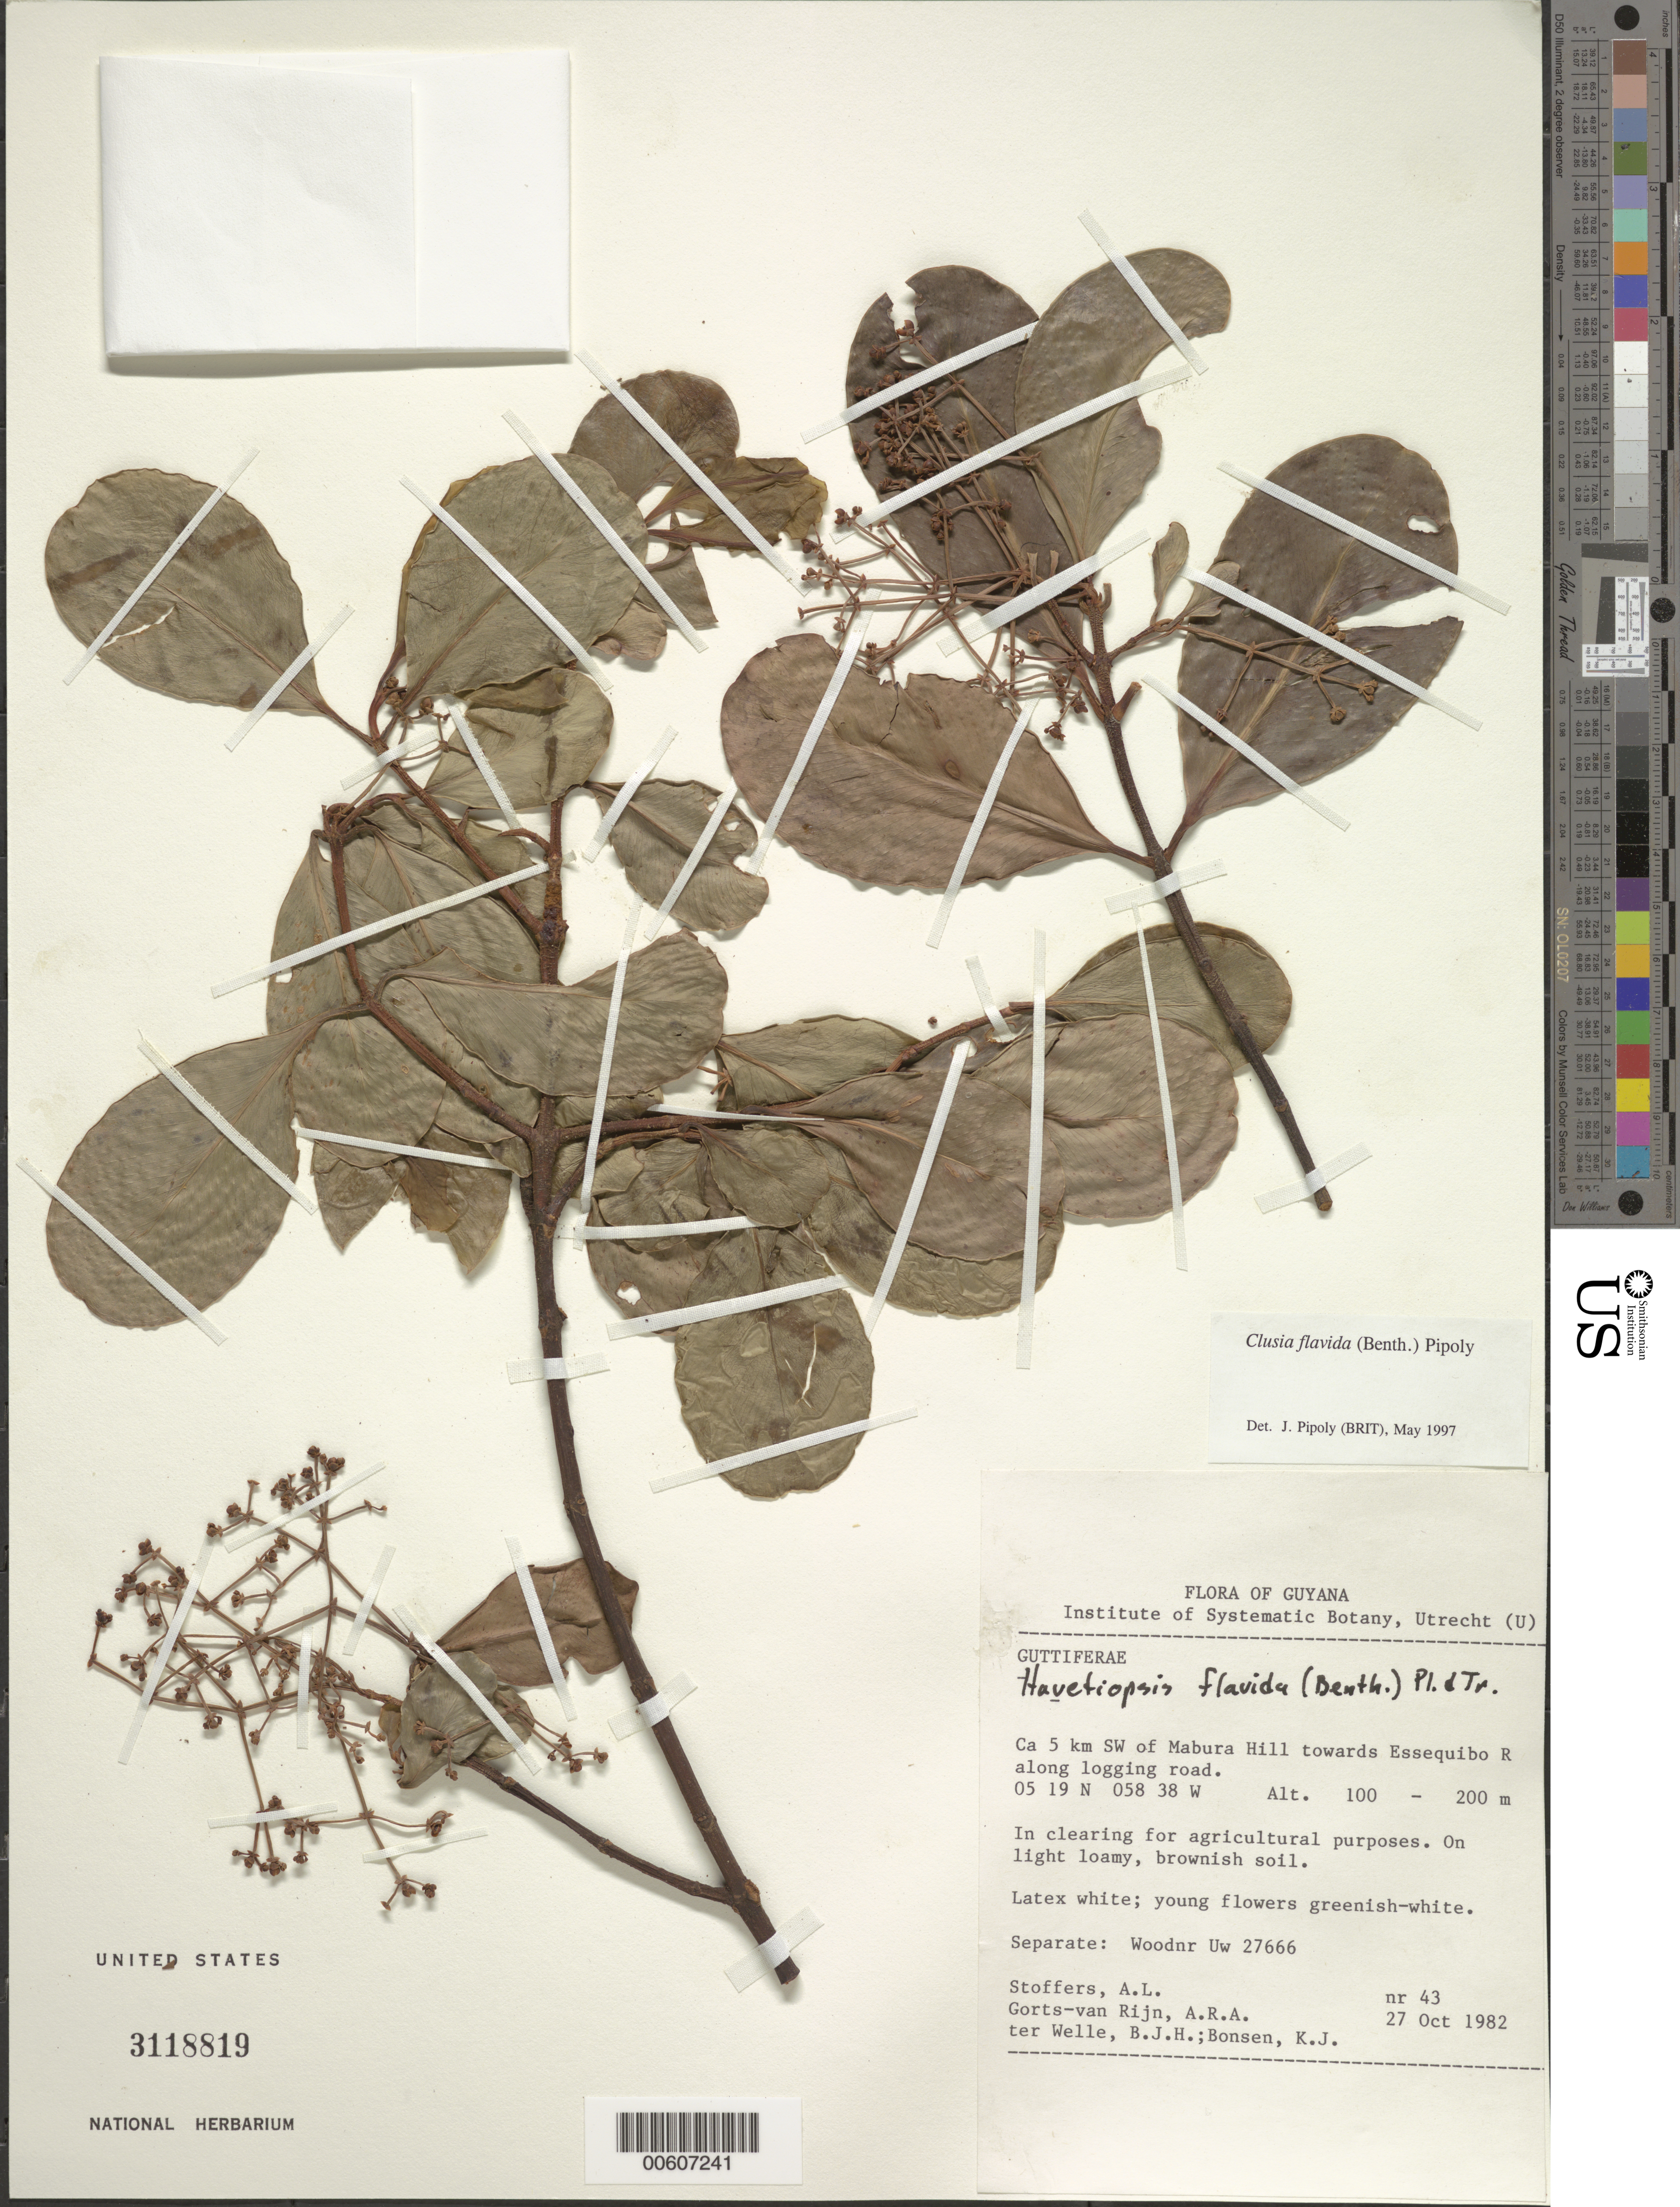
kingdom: Plantae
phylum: Tracheophyta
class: Magnoliopsida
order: Malpighiales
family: Clusiaceae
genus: Clusia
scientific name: Clusia flavida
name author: (Benth.) Pipoly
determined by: Pipoly, J. J., III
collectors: A. Stoffers, A. .R. A. Görts-van Rijn, B. Welle & K. Bonsen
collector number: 43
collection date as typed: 27-Oct-82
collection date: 1982-10-27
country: Guyana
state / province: U. Demerara-Berbice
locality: Mabura Hill, 5 km SW of, towards Essequibo R.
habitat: Clearing for agricultural purposes on light, loamy soil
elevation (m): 100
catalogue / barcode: US 3118819